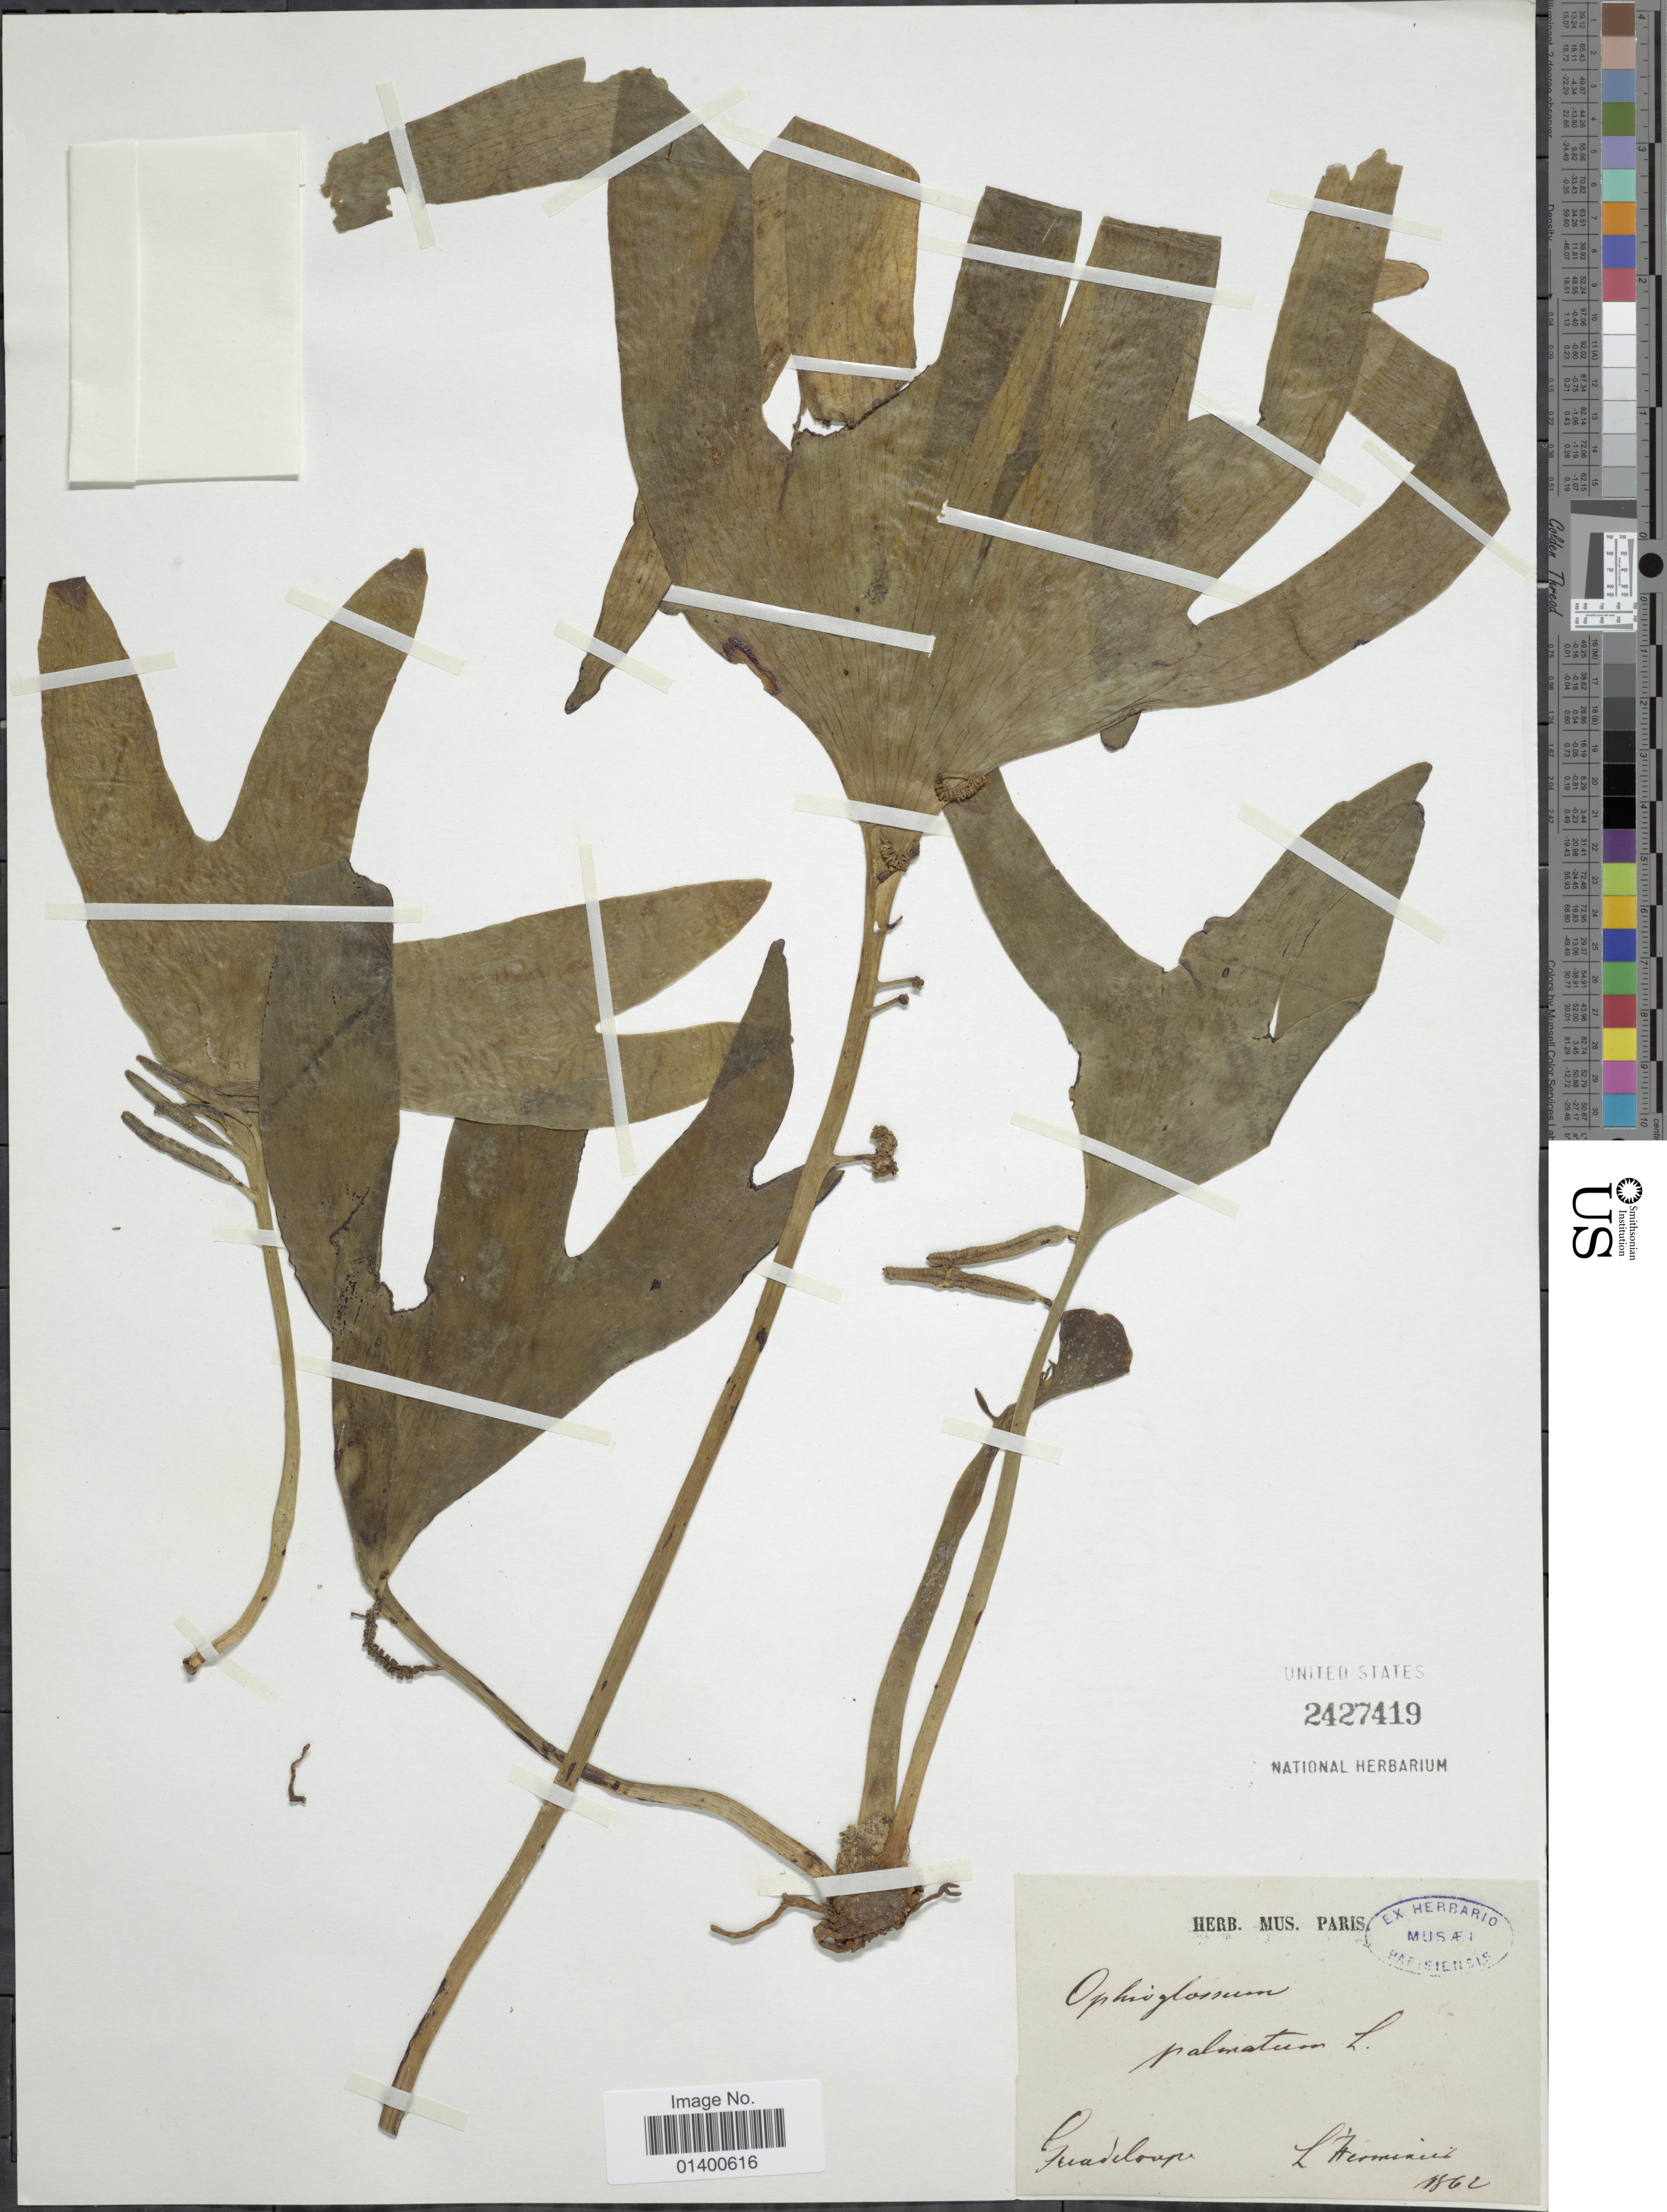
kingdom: Plantae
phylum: Tracheophyta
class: Polypodiopsida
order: Ophioglossales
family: Ophioglossaceae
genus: Cheiroglossa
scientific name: Cheiroglossa palmata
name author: (L.) C. Presl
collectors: F. L'Herminier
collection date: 1862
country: Guadeloupe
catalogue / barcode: US 2427419